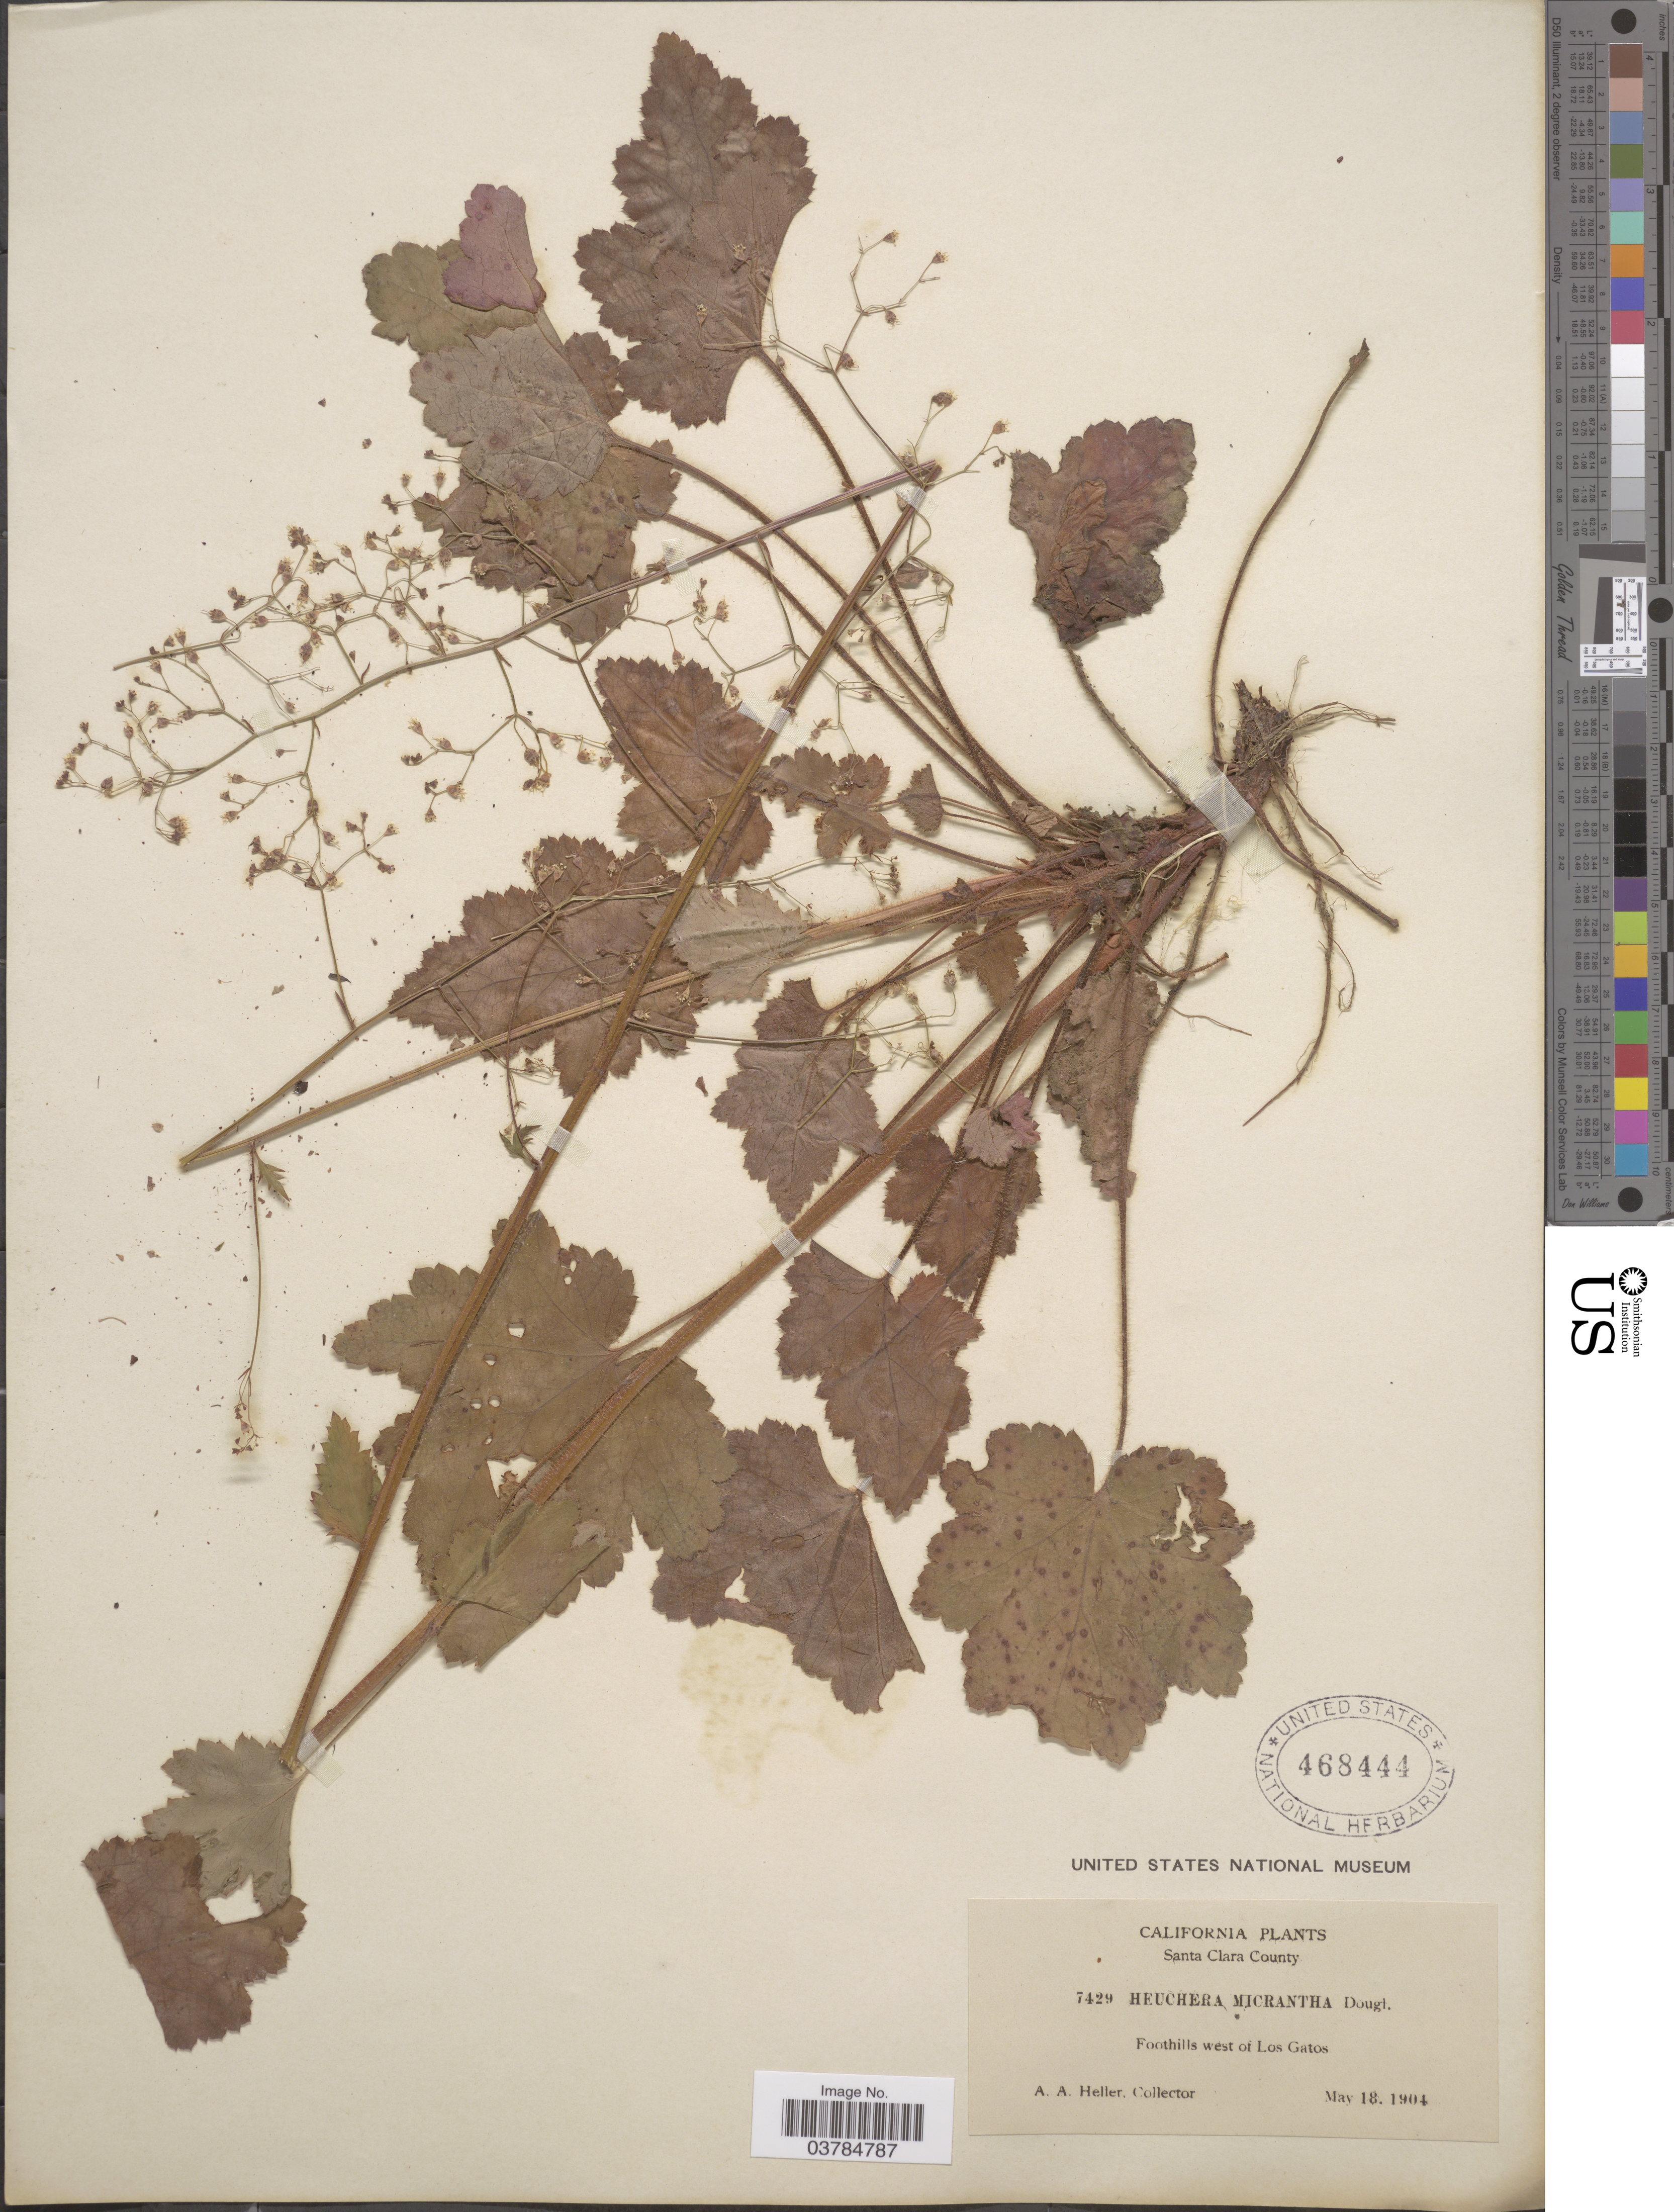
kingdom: Plantae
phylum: Tracheophyta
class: Magnoliopsida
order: Saxifragales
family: Saxifragaceae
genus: Heuchera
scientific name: Heuchera micrantha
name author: Douglas ex Lindl.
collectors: A. A. Heller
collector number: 7429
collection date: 1904-05-18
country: United States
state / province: California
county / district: Santa Clara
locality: Santa Clara County. Foothills west of Los Gatos.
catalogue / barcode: US 468444